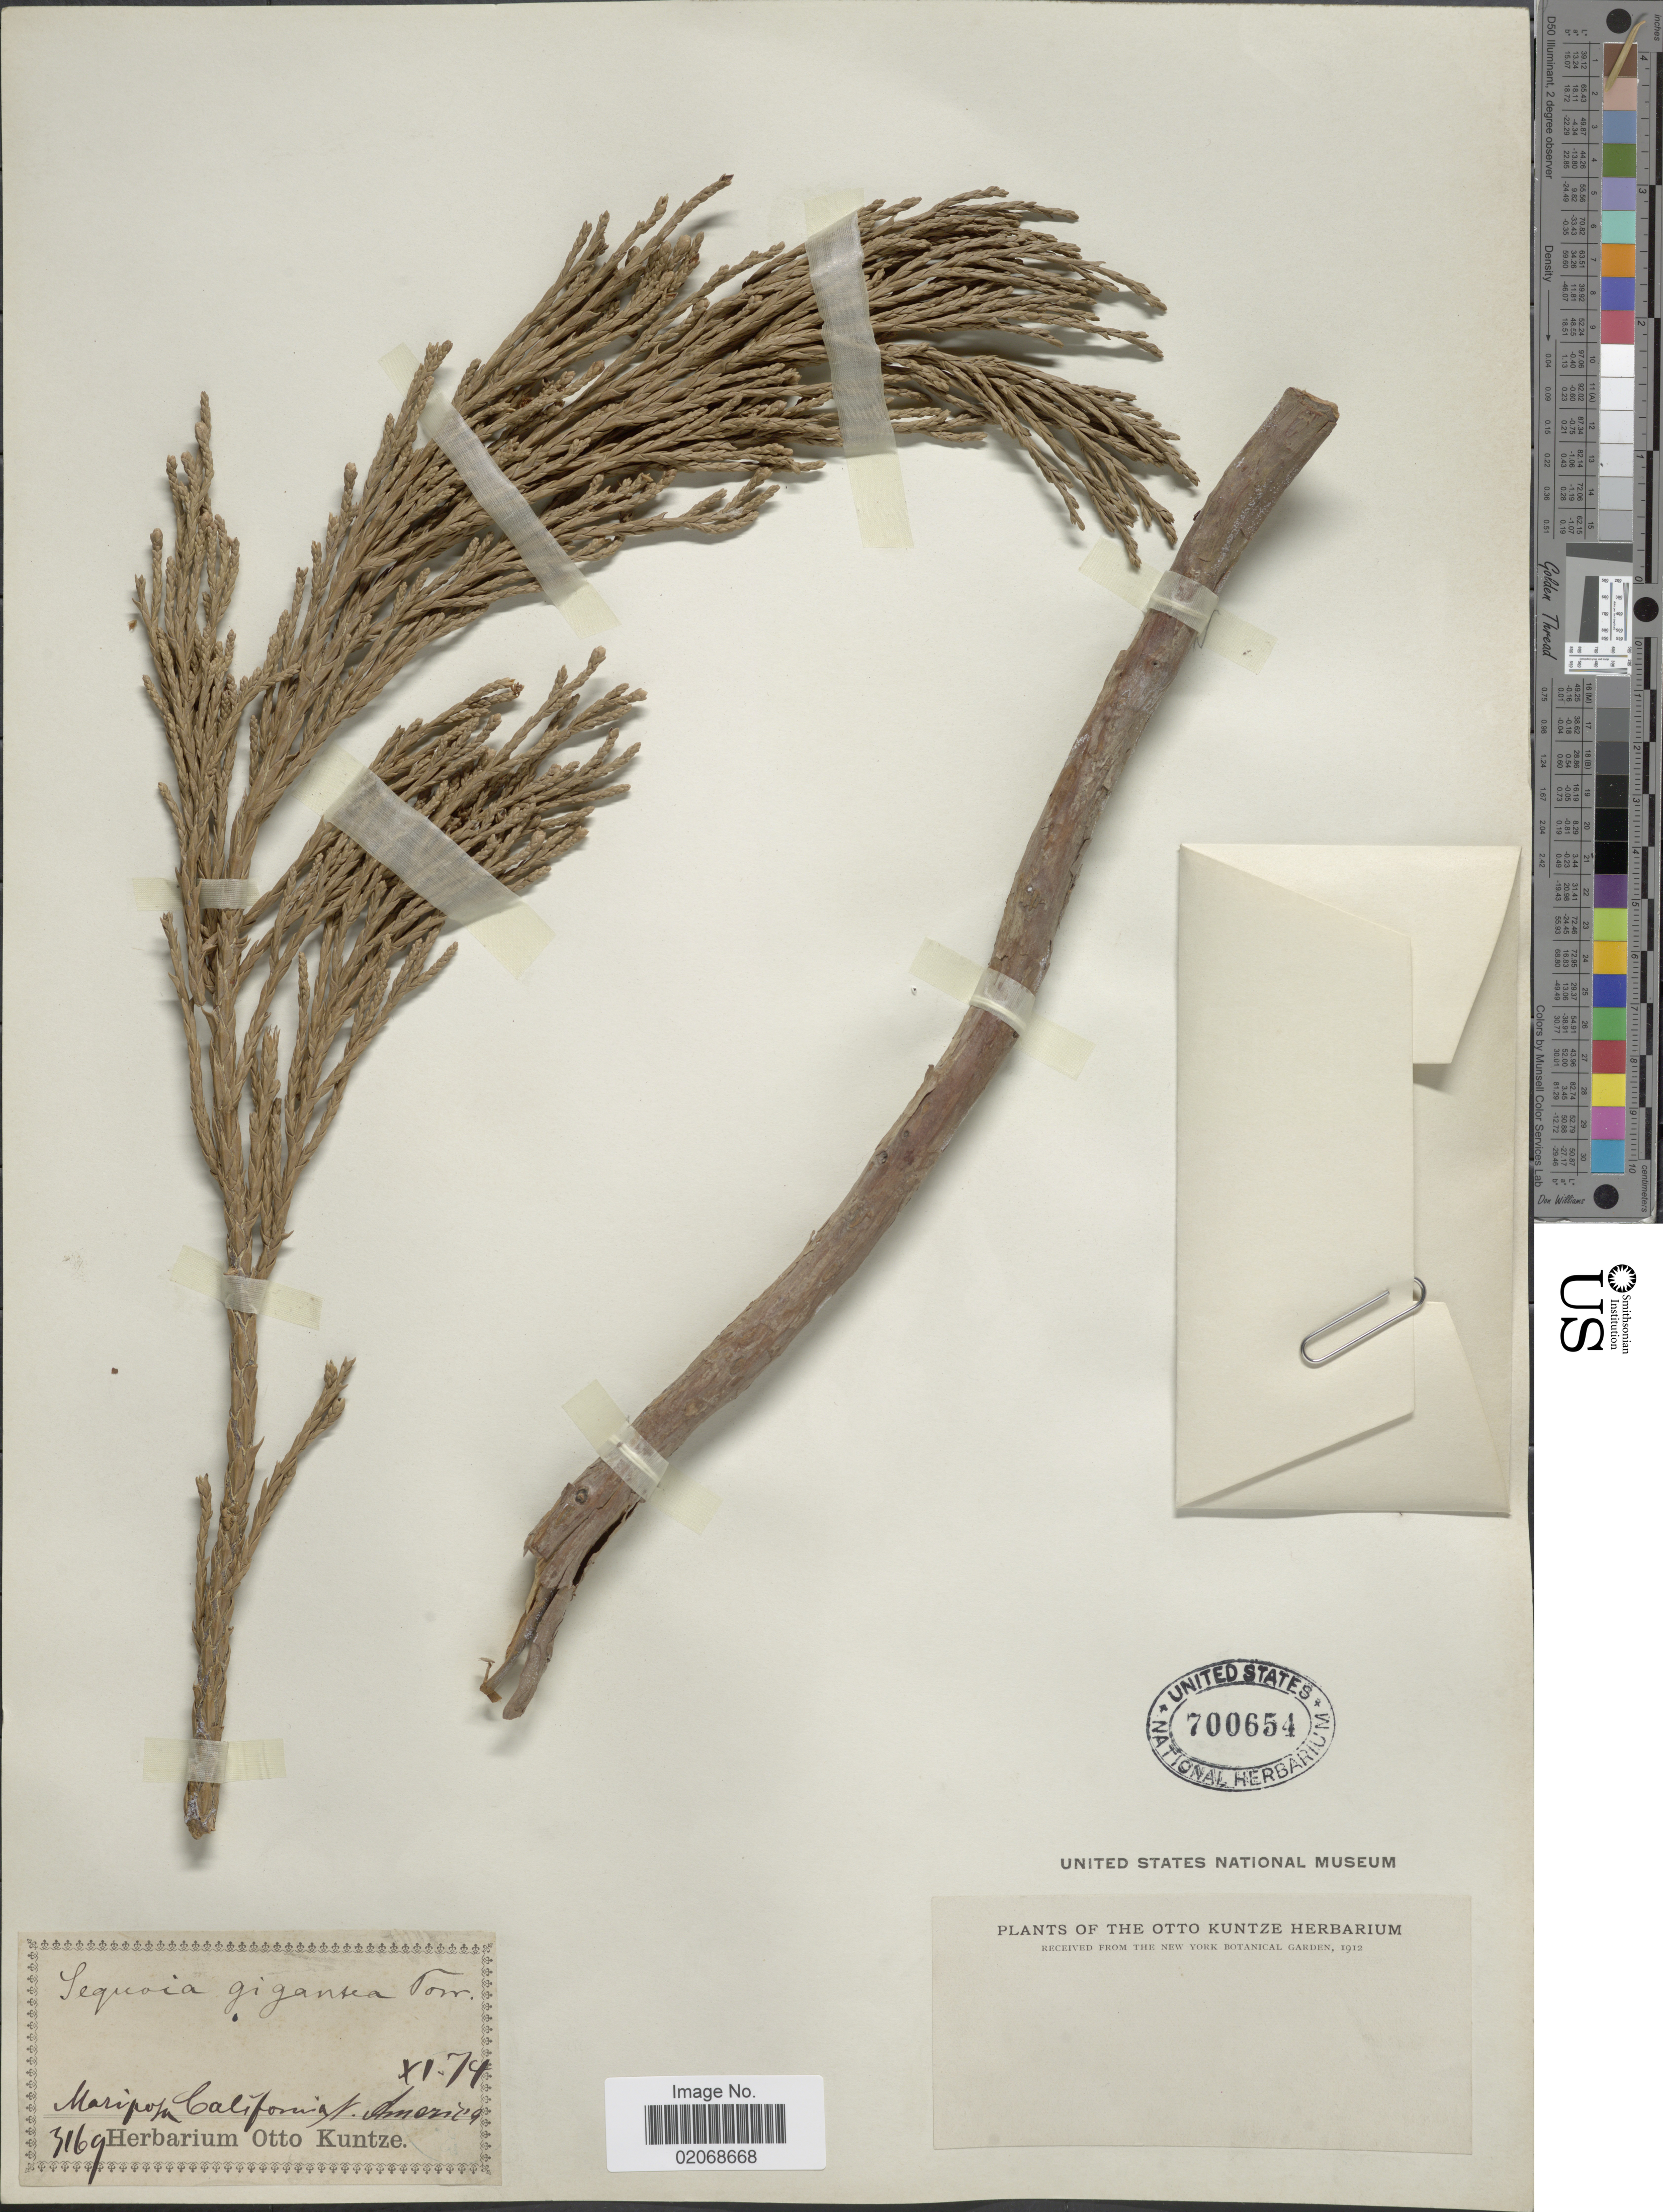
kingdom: Plantae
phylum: Tracheophyta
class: Pinopsida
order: Pinales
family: Cupressaceae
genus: Sequoia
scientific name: Sequoia gigantea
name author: (Lindl.) Decne.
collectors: ex herb. Otto Kuntze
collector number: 3169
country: United States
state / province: California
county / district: Mariposa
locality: Mariposa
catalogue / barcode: US 700654